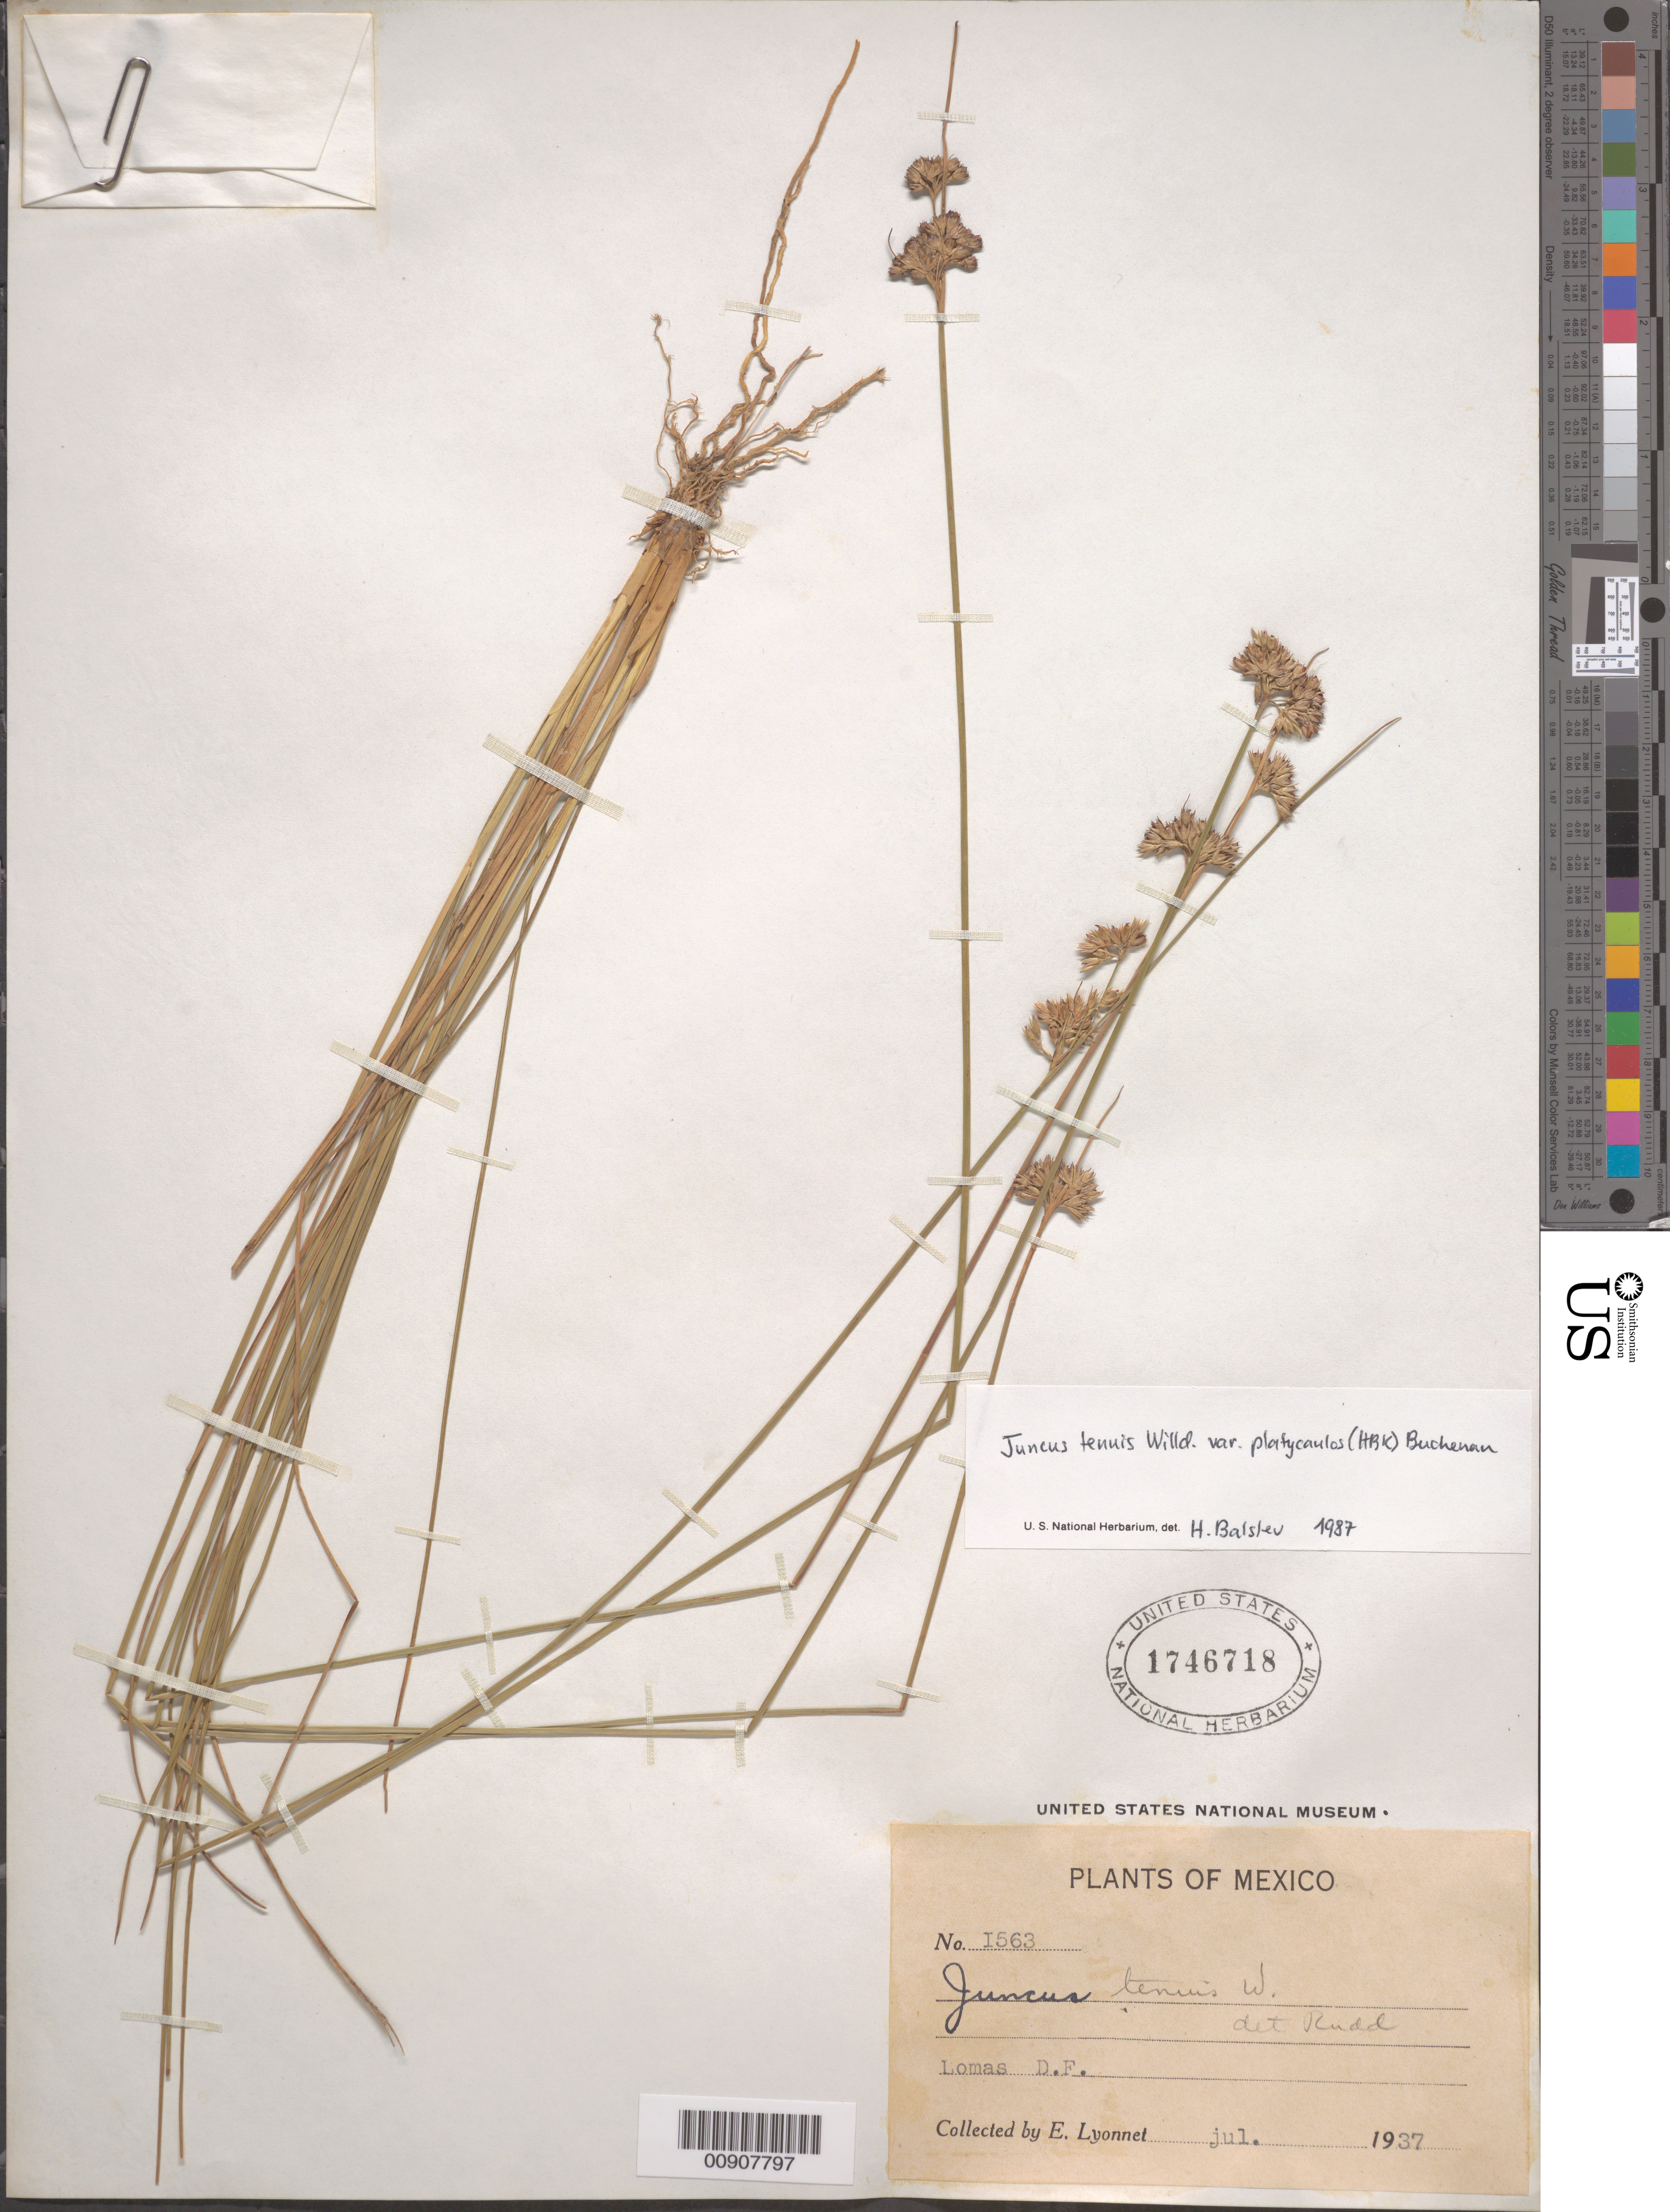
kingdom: Plantae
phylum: Tracheophyta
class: Liliopsida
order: Poales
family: Juncaceae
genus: Juncus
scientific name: Juncus tenuis var. platycaulos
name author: Buchenau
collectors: Bro. E. Lyonnet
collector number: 1563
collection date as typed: Jul 1937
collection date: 1937-07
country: Mexico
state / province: Distrito Federal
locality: Lomas, D.F.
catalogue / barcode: US 1746718